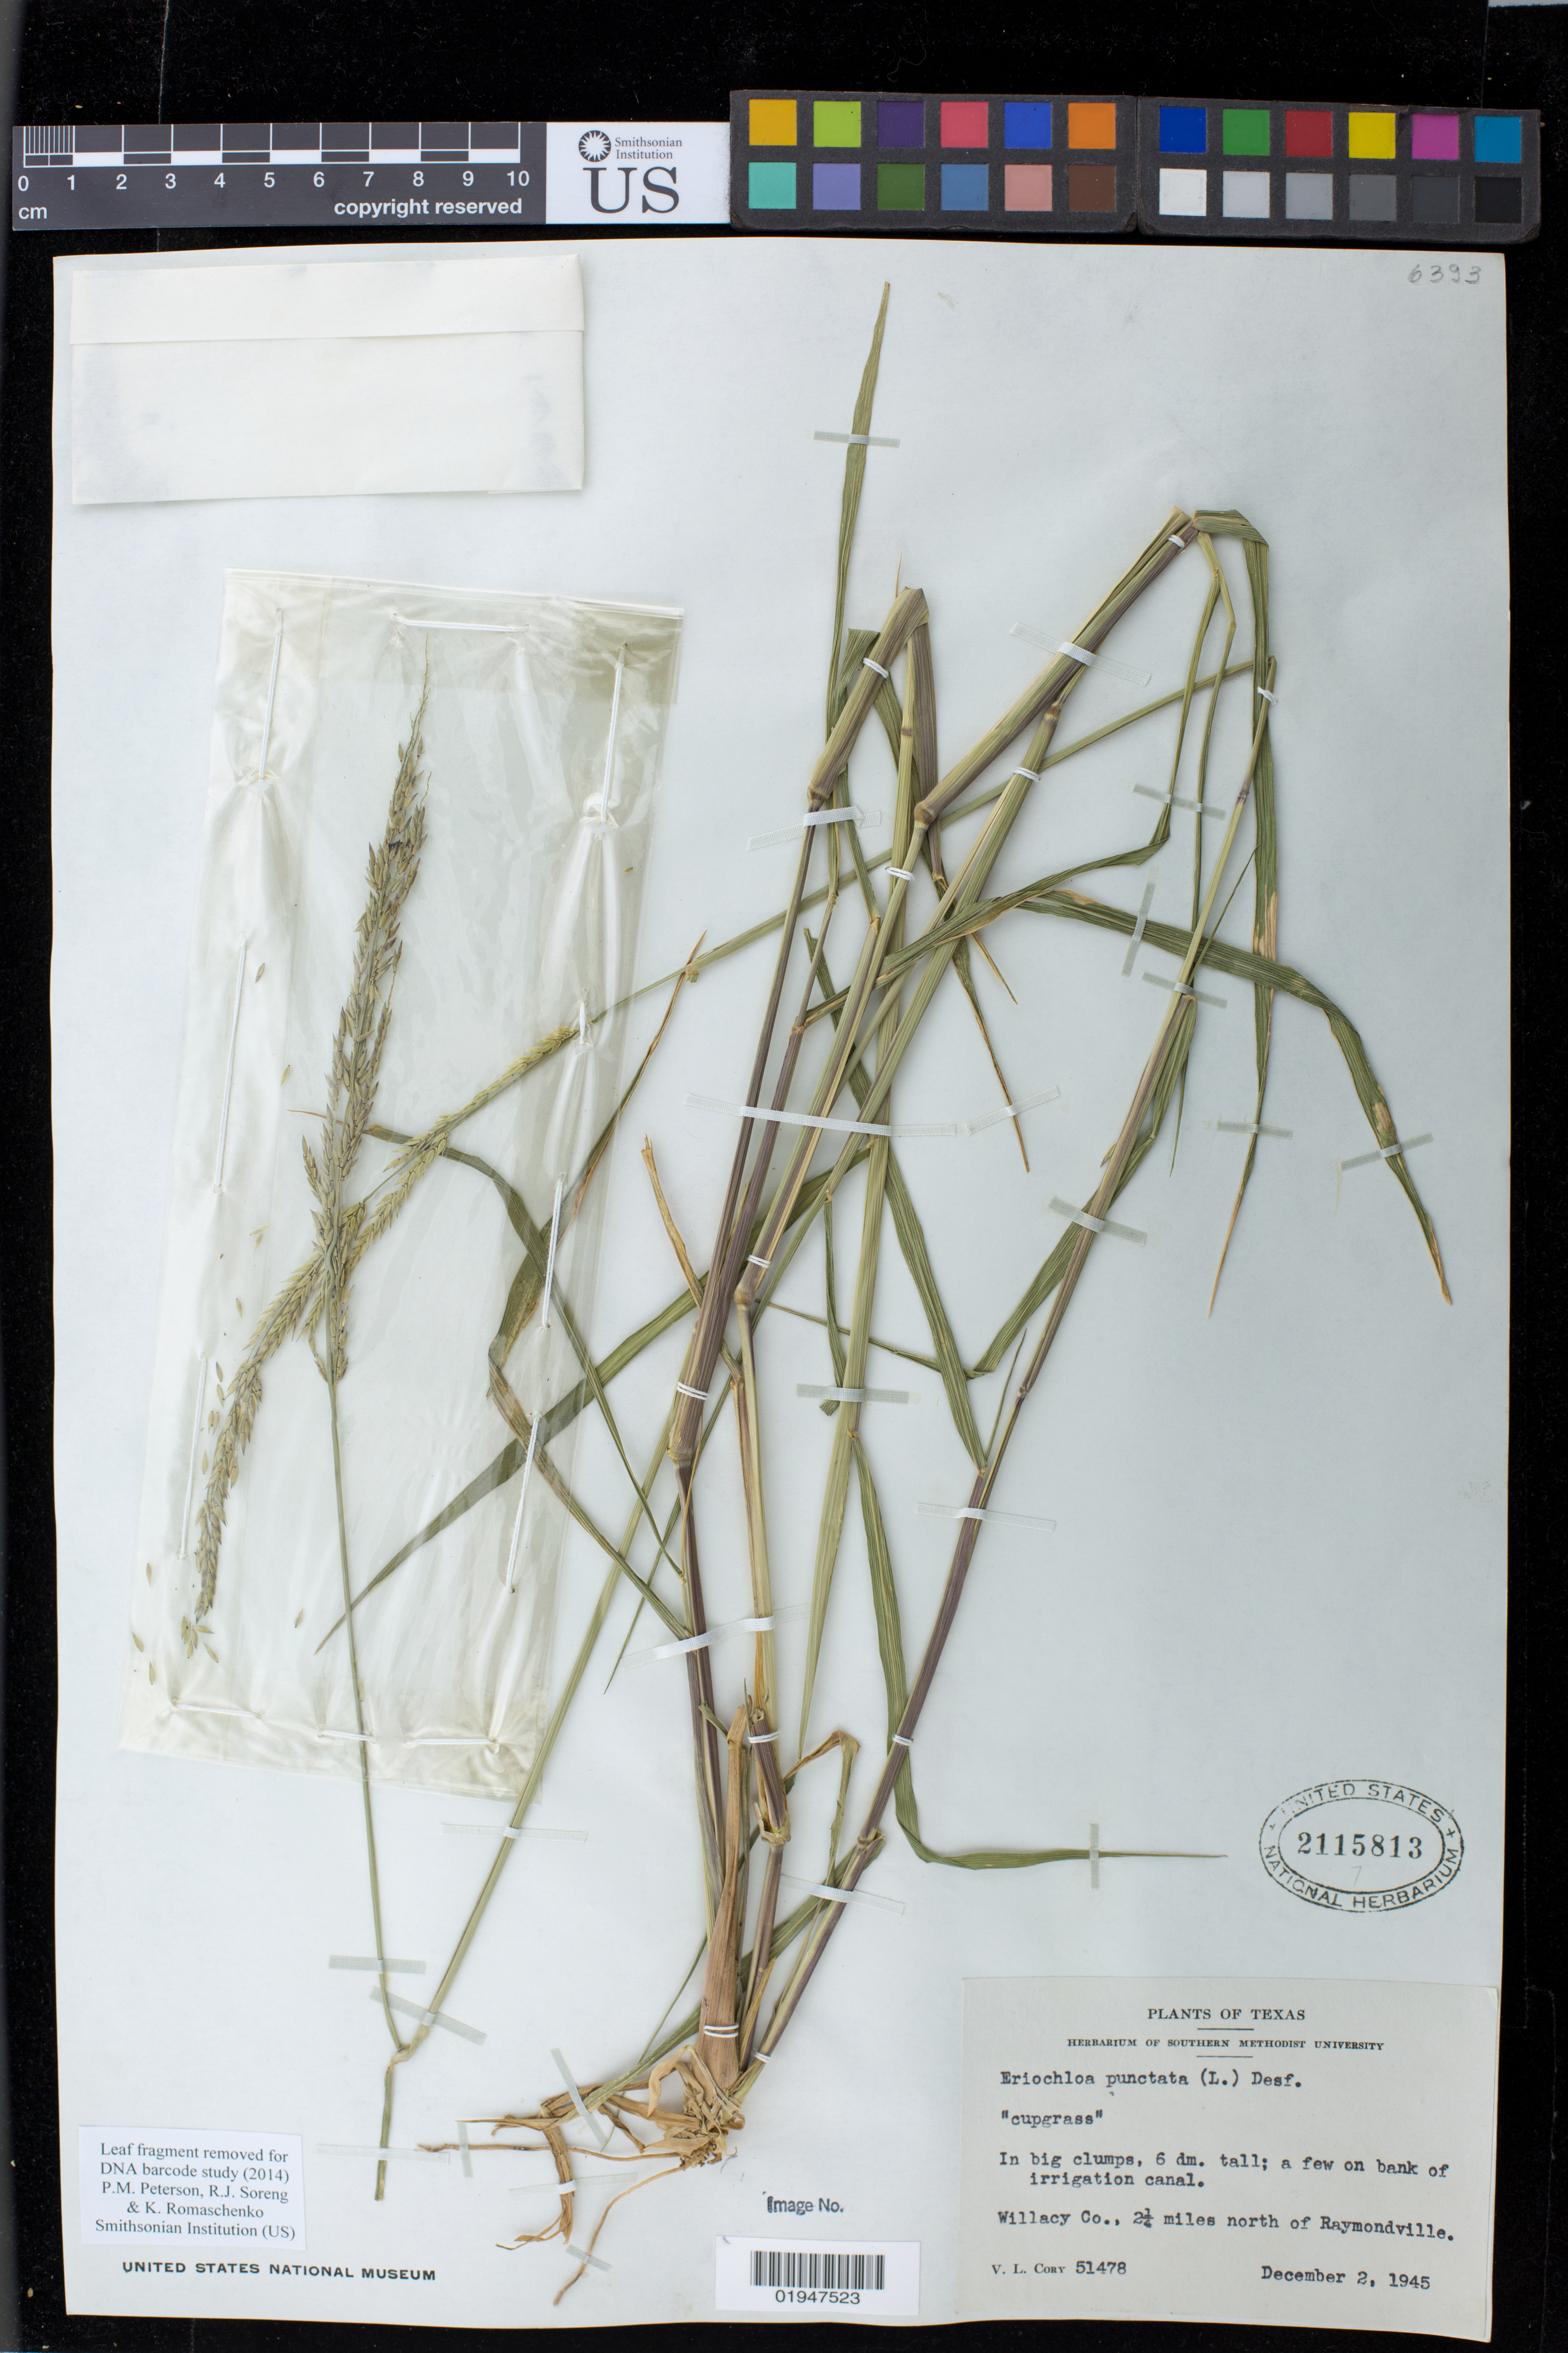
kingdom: Plantae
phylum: Tracheophyta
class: Liliopsida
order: Poales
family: Poaceae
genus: Eriochloa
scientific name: Eriochloa punctata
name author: (L.) Desv. ex Ham.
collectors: V. Cory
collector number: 51478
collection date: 1945-12-02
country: United States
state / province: Texas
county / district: Willacy County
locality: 2.25 miles north of Raymondville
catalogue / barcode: US 2115813